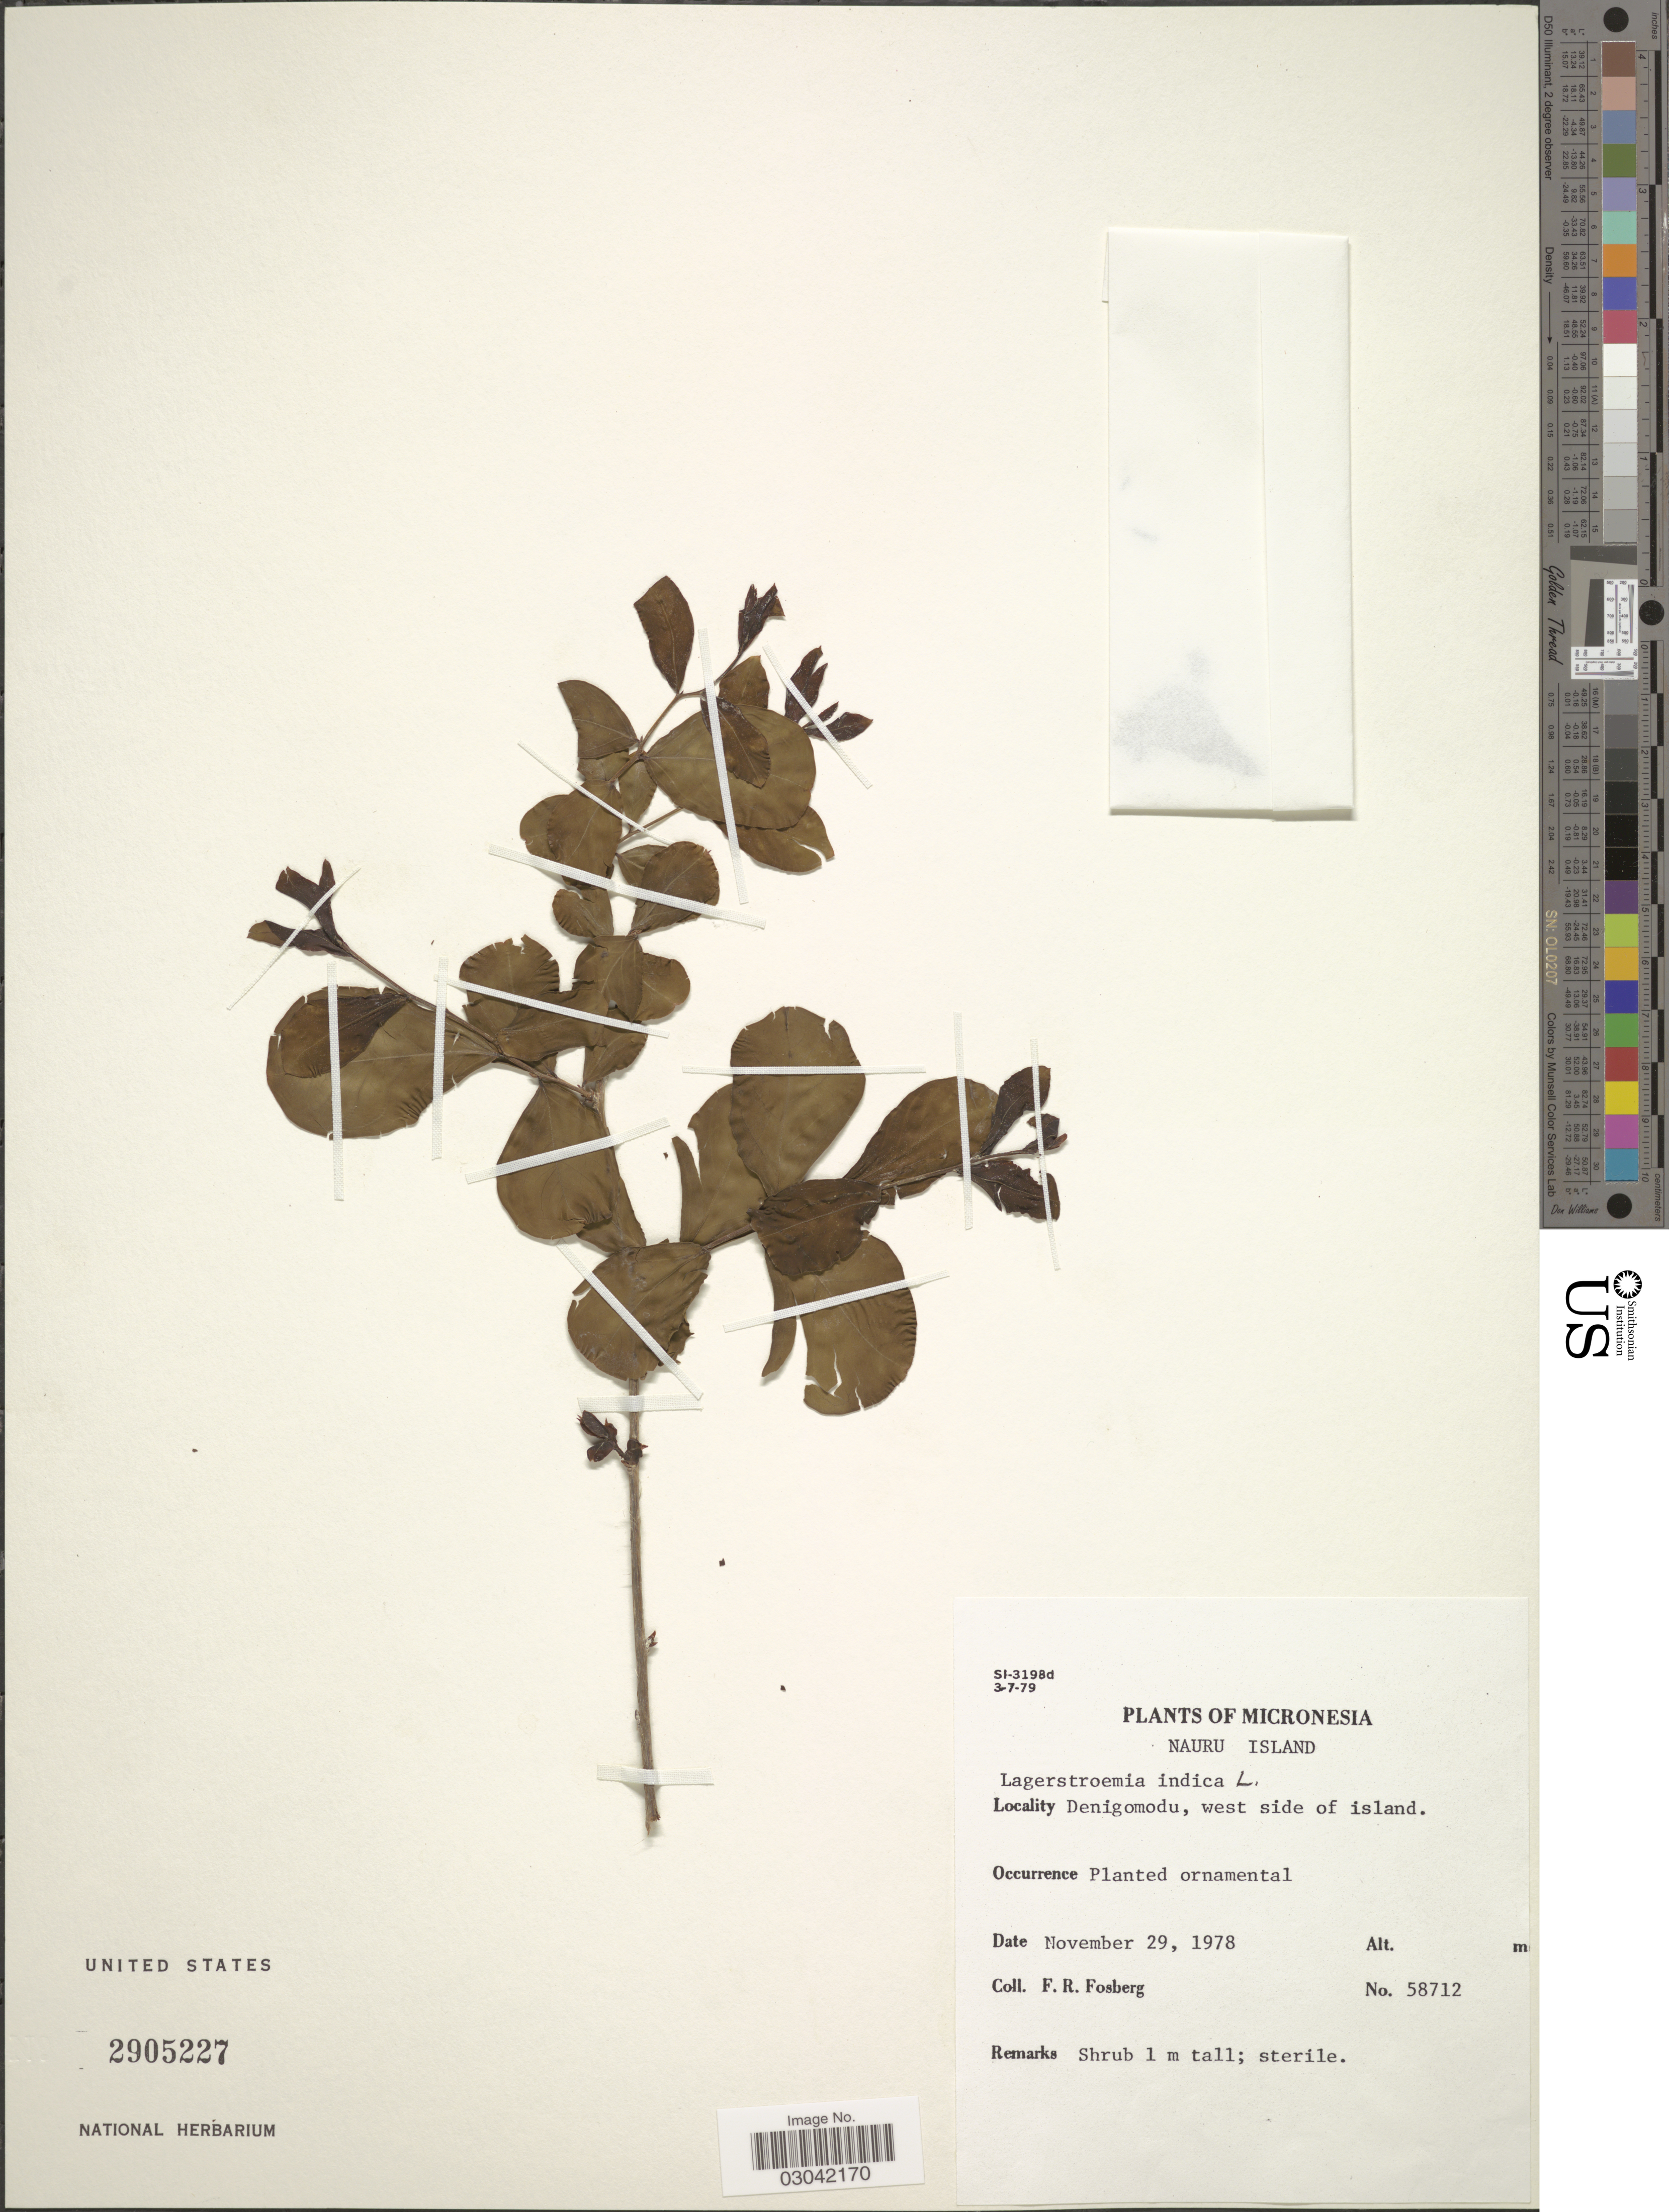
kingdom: Plantae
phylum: Tracheophyta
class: Magnoliopsida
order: Myrtales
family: Lythraceae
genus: Lagerstroemia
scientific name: Lagerstroemia indica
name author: L.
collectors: F. R. Fosberg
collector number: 58712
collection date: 1978-11-29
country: Nauru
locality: Micronesia. Denigomodu, west side of island.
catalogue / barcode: US 2905227